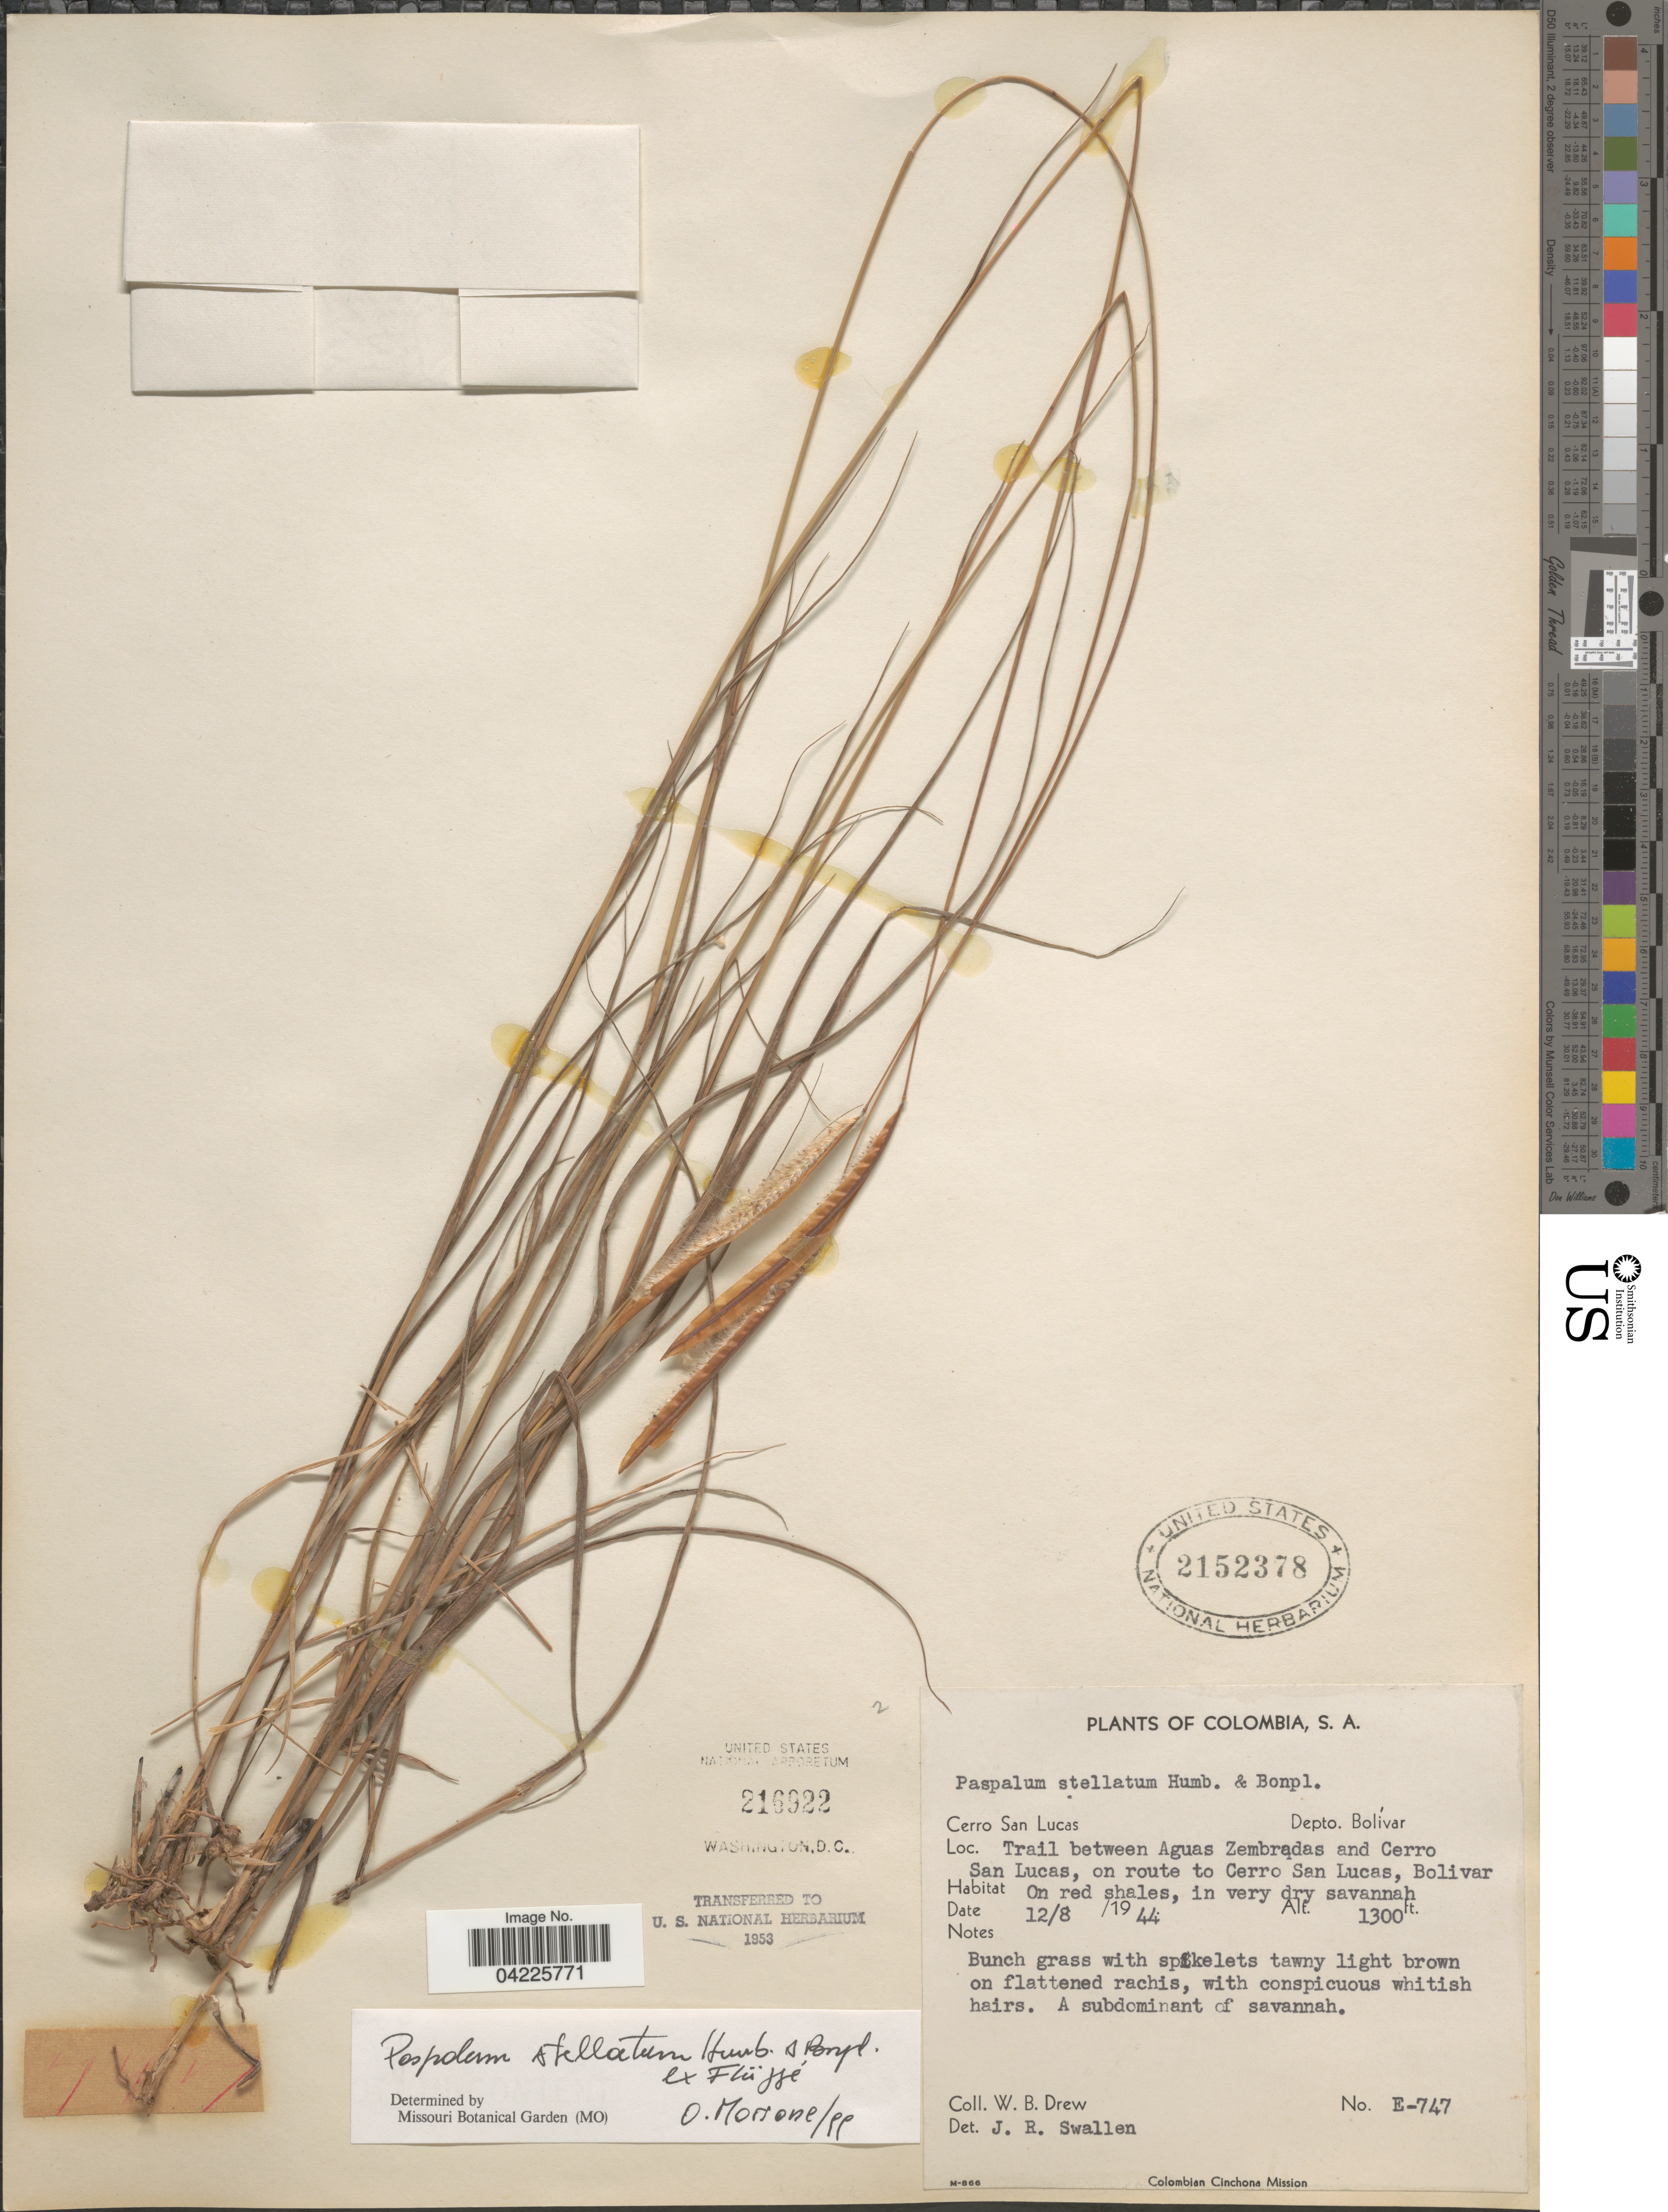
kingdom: Plantae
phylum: Tracheophyta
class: Liliopsida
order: Poales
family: Poaceae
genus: Paspalum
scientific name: Paspalum stellatum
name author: Humb. & Bonpl. ex Flüggé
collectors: W. B. Drew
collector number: E-747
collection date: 1944-08-12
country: Colombia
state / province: Bolívar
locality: Cerro San Lucas. Depto. Bolívar. Trail between Aguas Zembradas and Cerro San Lucas, on route to Cerro San Lucas, Bolivar. Colombian Cinchona Mission.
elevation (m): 396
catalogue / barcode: US 2152378